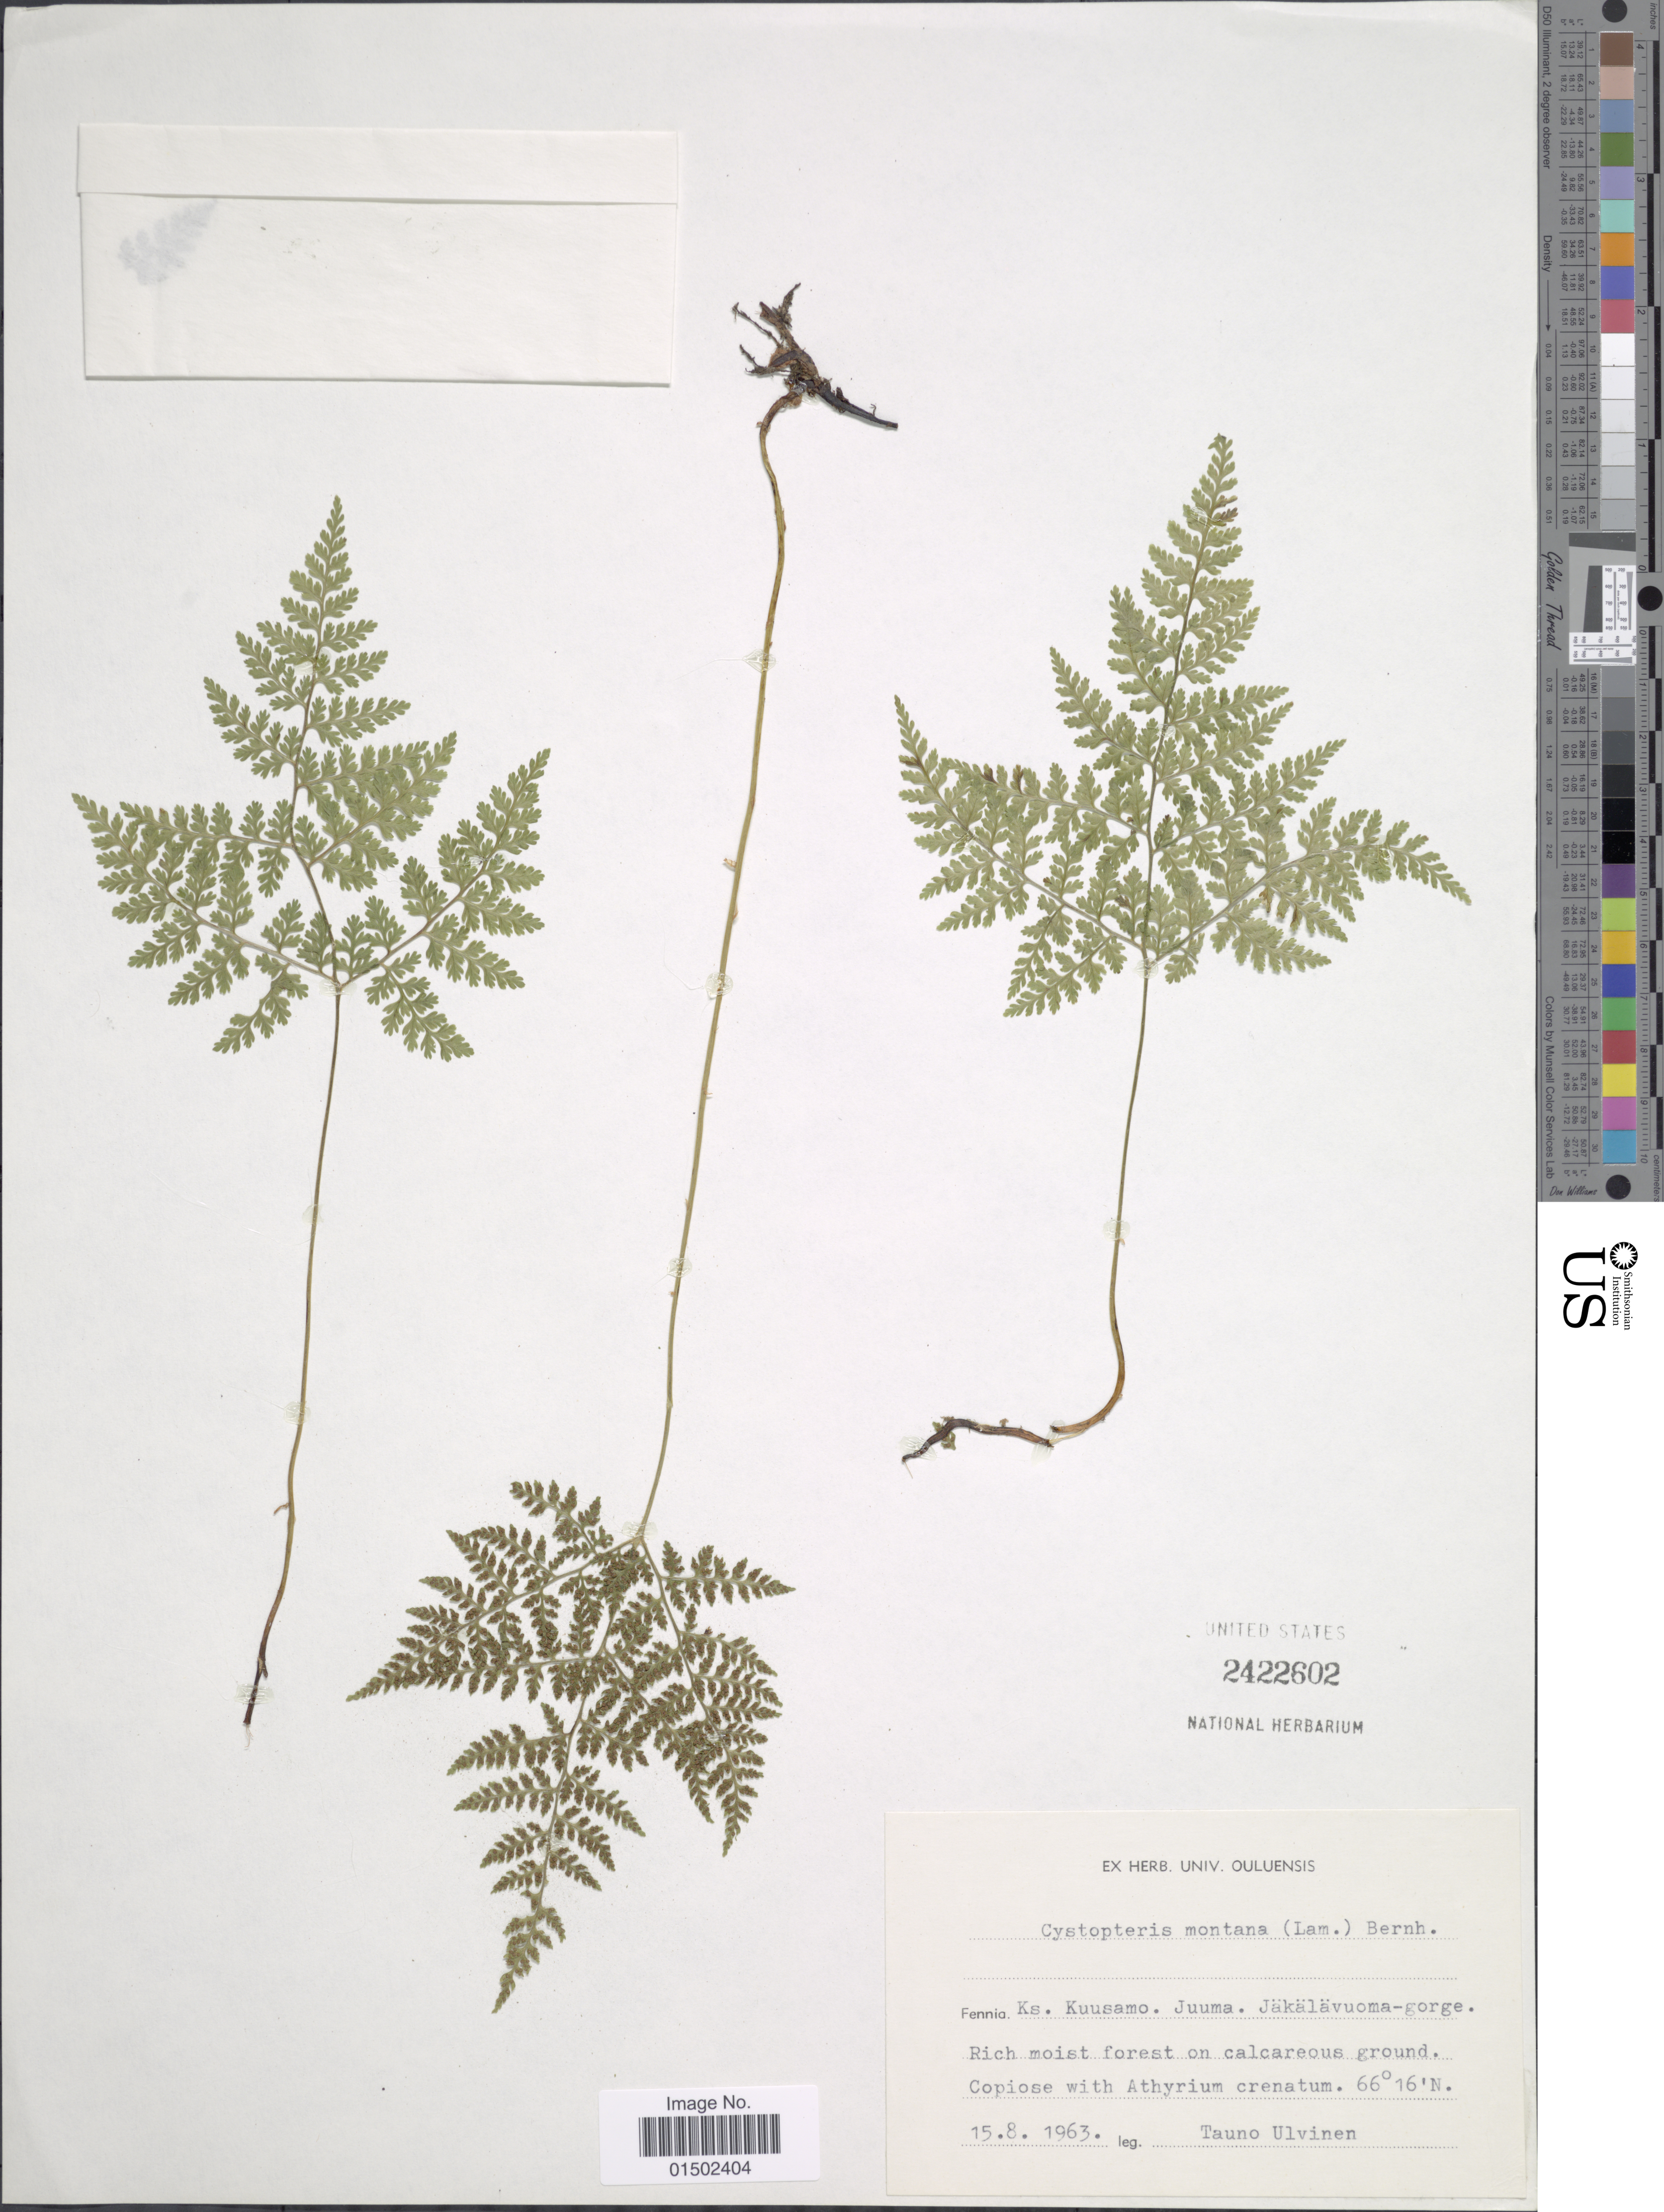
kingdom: Plantae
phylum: Tracheophyta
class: Polypodiopsida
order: Polypodiales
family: Cystopteridaceae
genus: Cystopteris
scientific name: Cystopteris montana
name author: (Lam.) Desv.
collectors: T. Ulvinen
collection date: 1963-08-15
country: Finland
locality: Ks. Kuusamo. Juuma. Jakalavuoma-gorge.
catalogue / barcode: US 2422602